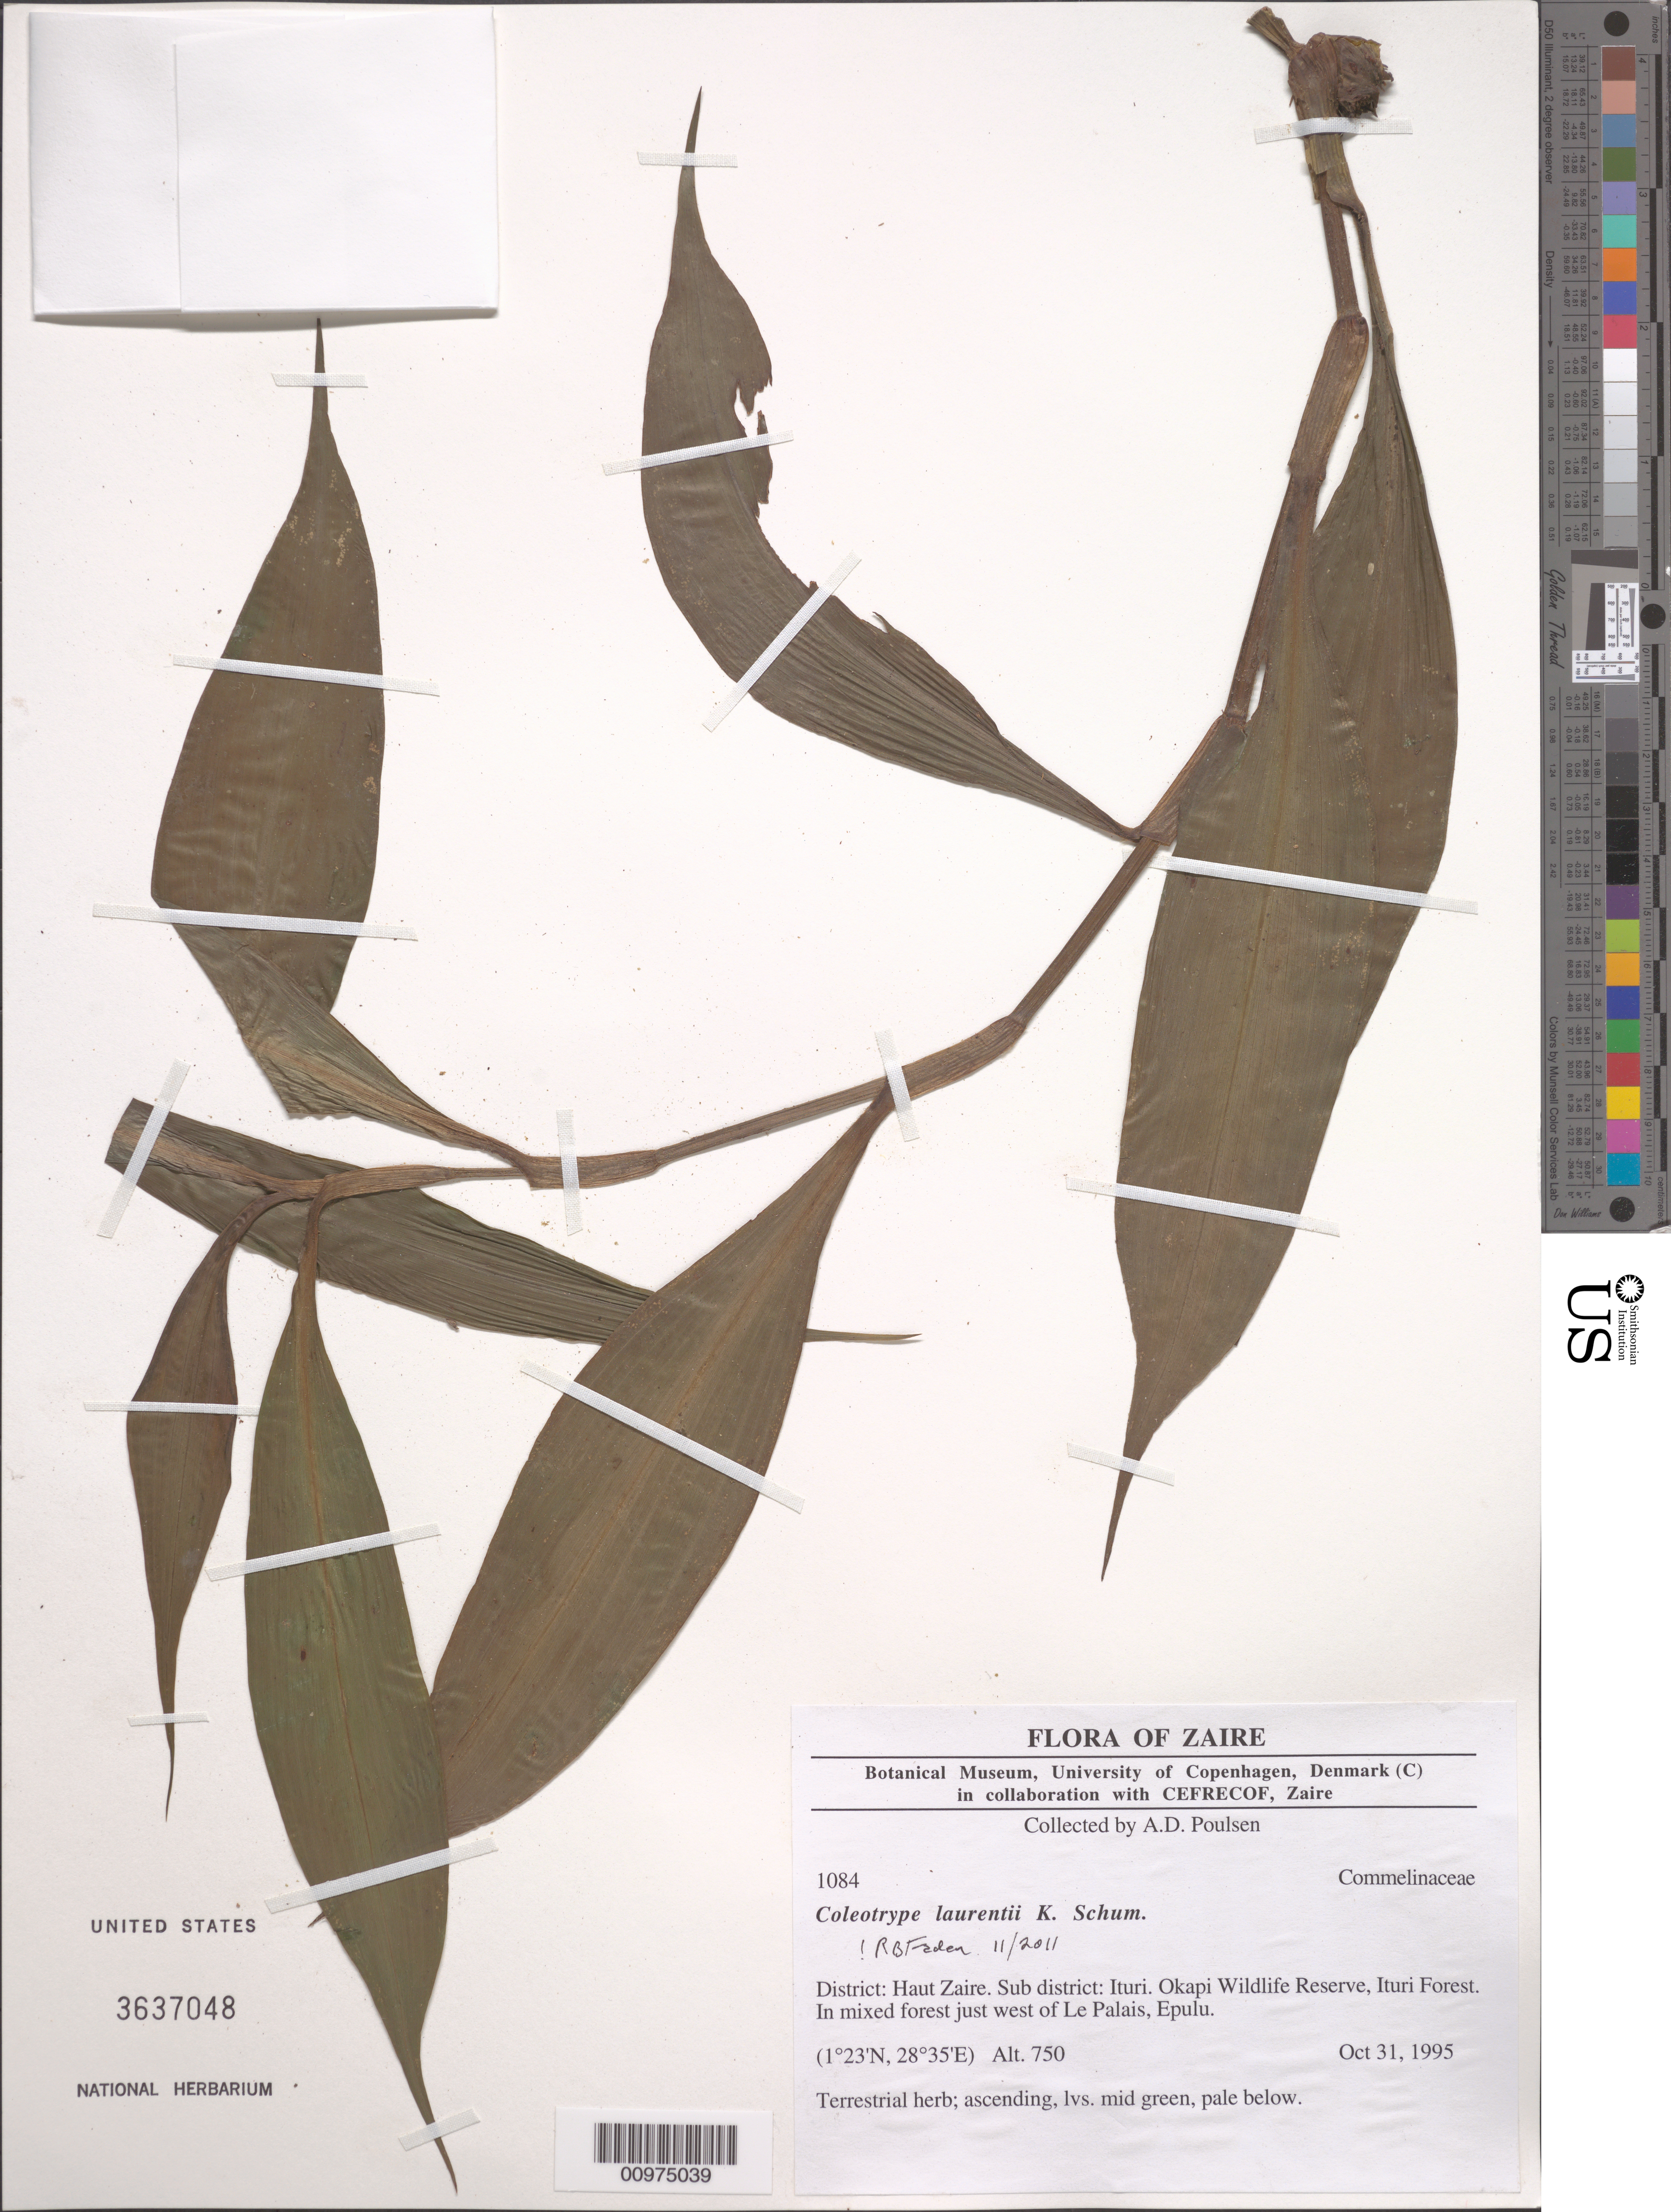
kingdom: Plantae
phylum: Tracheophyta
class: Liliopsida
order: Commelinales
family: Commelinaceae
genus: Coleotrype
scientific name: Coleotrype laurentii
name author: K. Schum.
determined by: Faden, Robert B., (US), Smithsonian Institution - National Museum of Natural History (UNITED STATES)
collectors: A. Poulsen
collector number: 1084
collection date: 1995-10-31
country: Congo, Democratic Republic of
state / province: Nord-Kivu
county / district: Ituri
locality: Okapi Wildlife Reserve, Ituri Forest. In mixed forest just west of Le Palais, Epulu.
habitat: In mixed forest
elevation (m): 750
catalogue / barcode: US 3637048